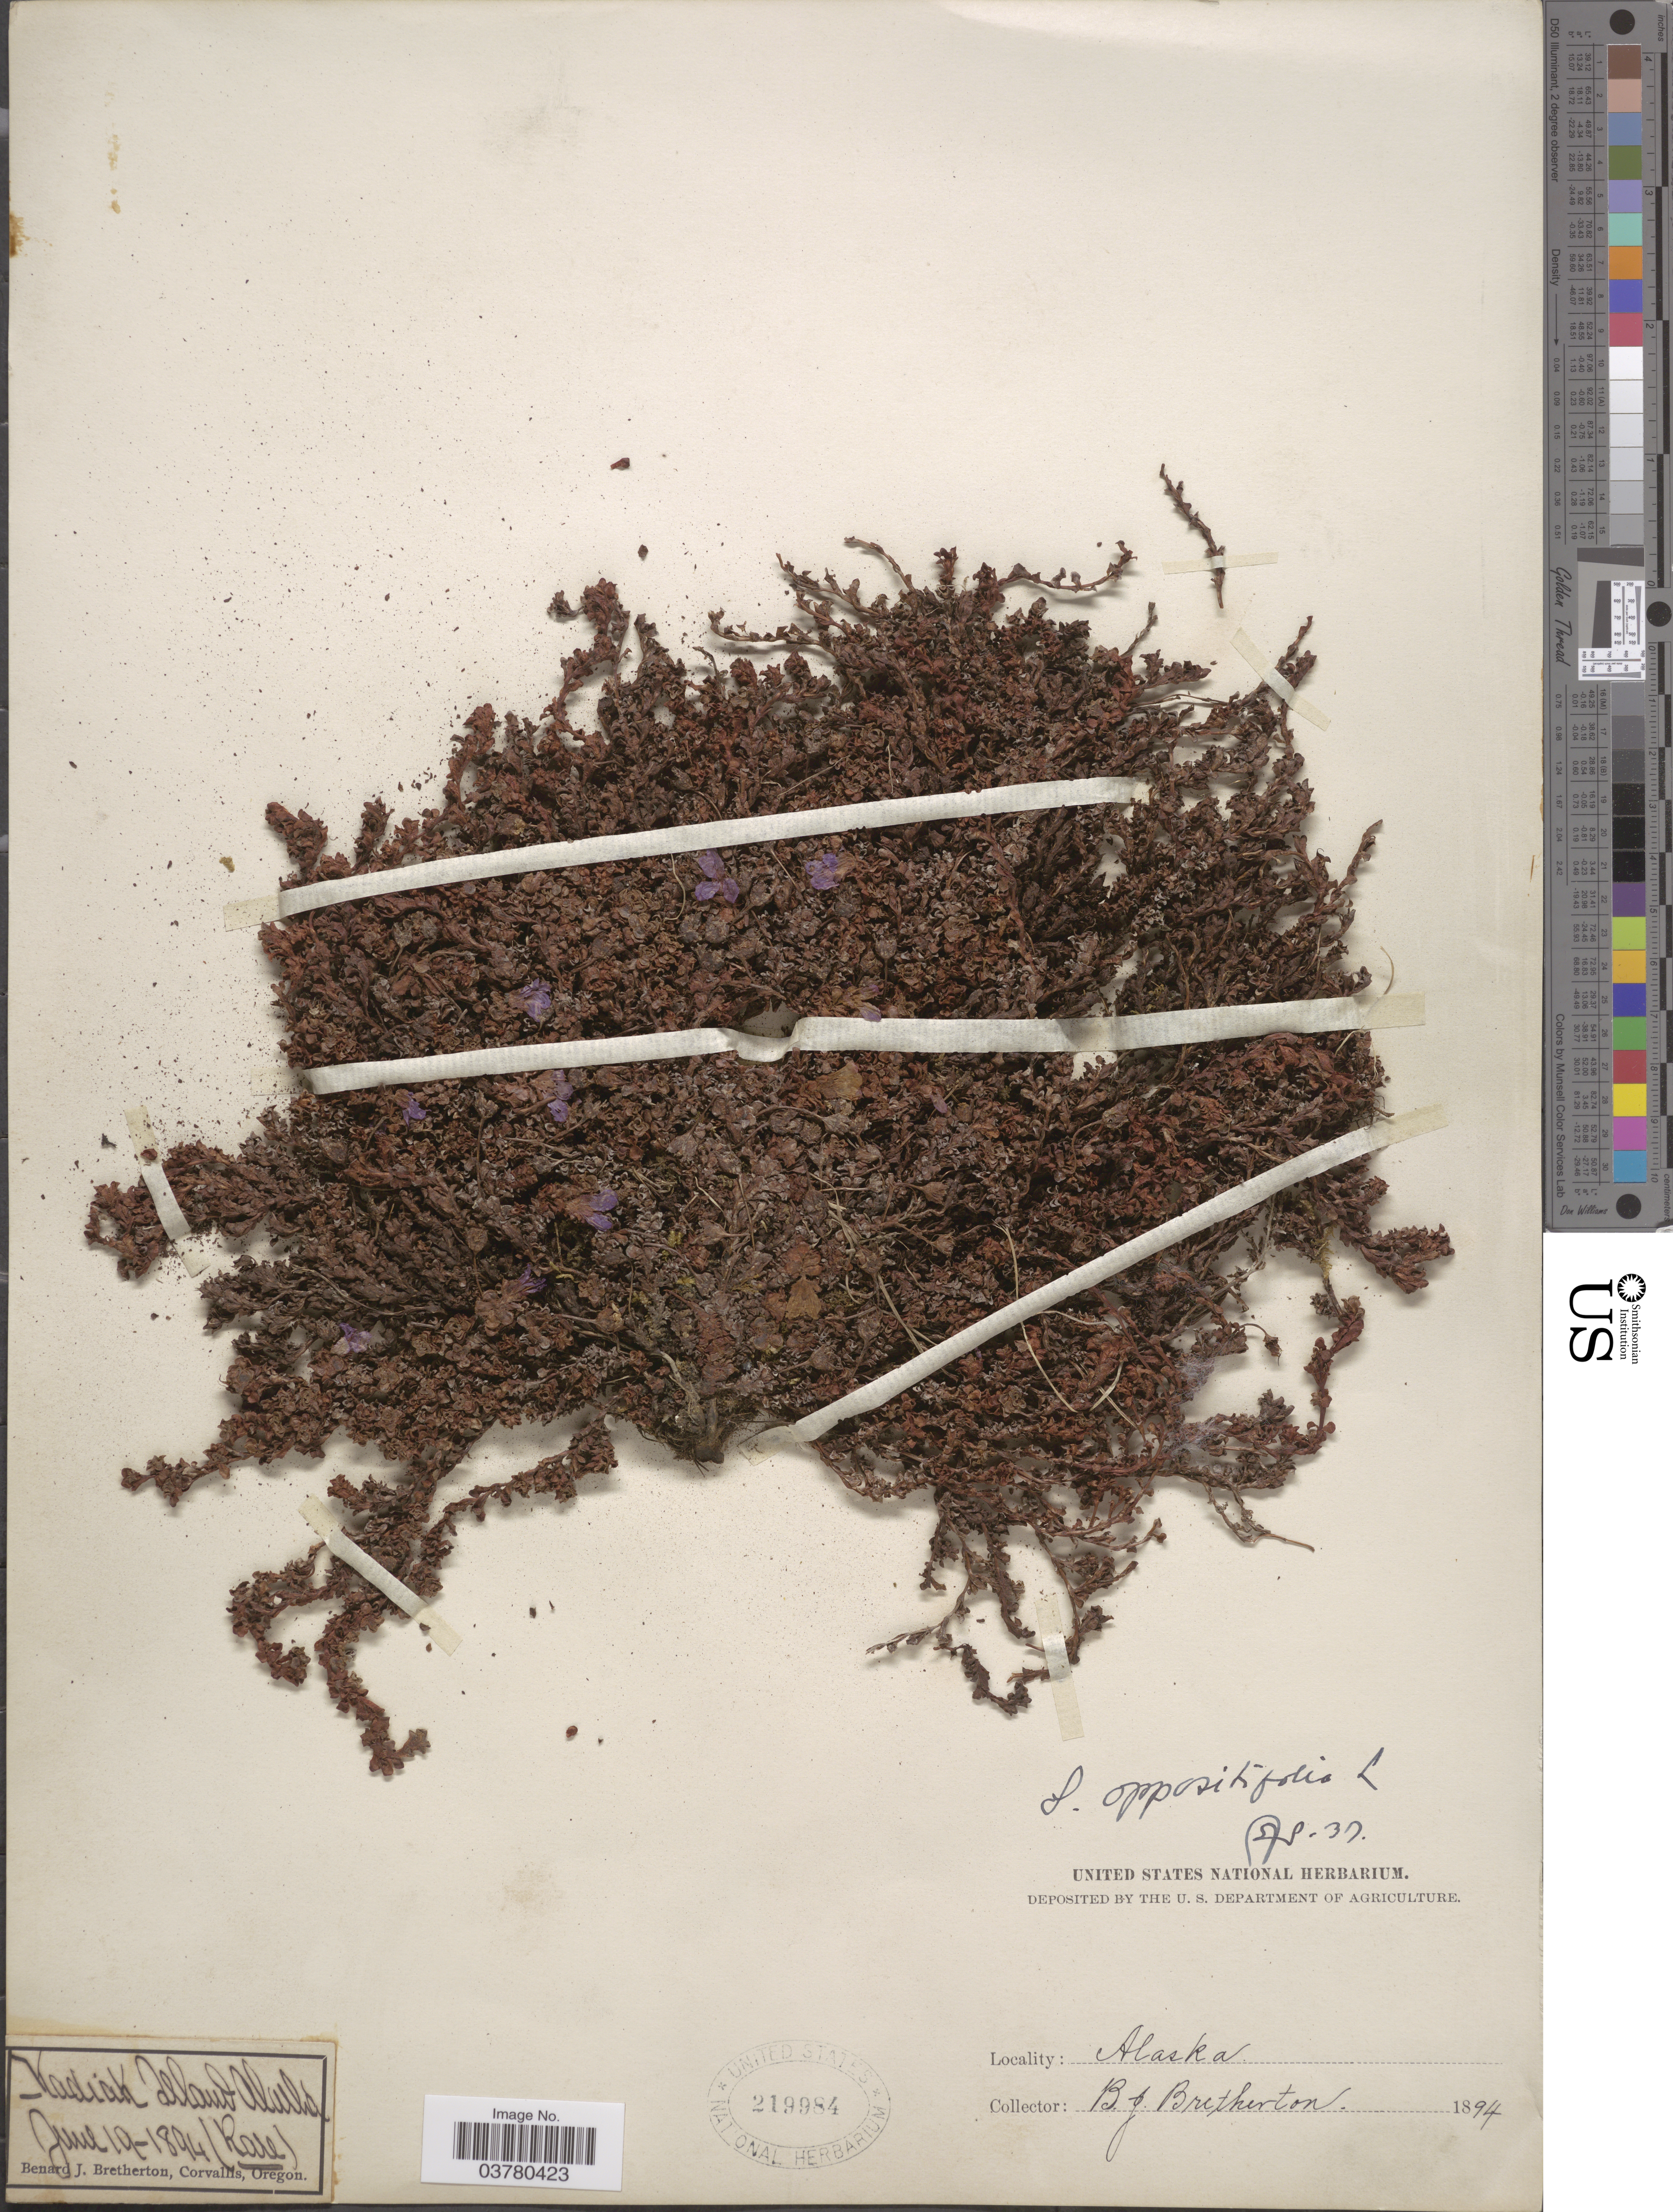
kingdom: Plantae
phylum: Tracheophyta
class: Magnoliopsida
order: Saxifragales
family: Saxifragaceae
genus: Saxifraga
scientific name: Saxifraga oppositifolia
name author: L.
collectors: B. Bretherton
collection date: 1894-06-19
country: United States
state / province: Alaska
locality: Kadiak Island.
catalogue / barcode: US 219984